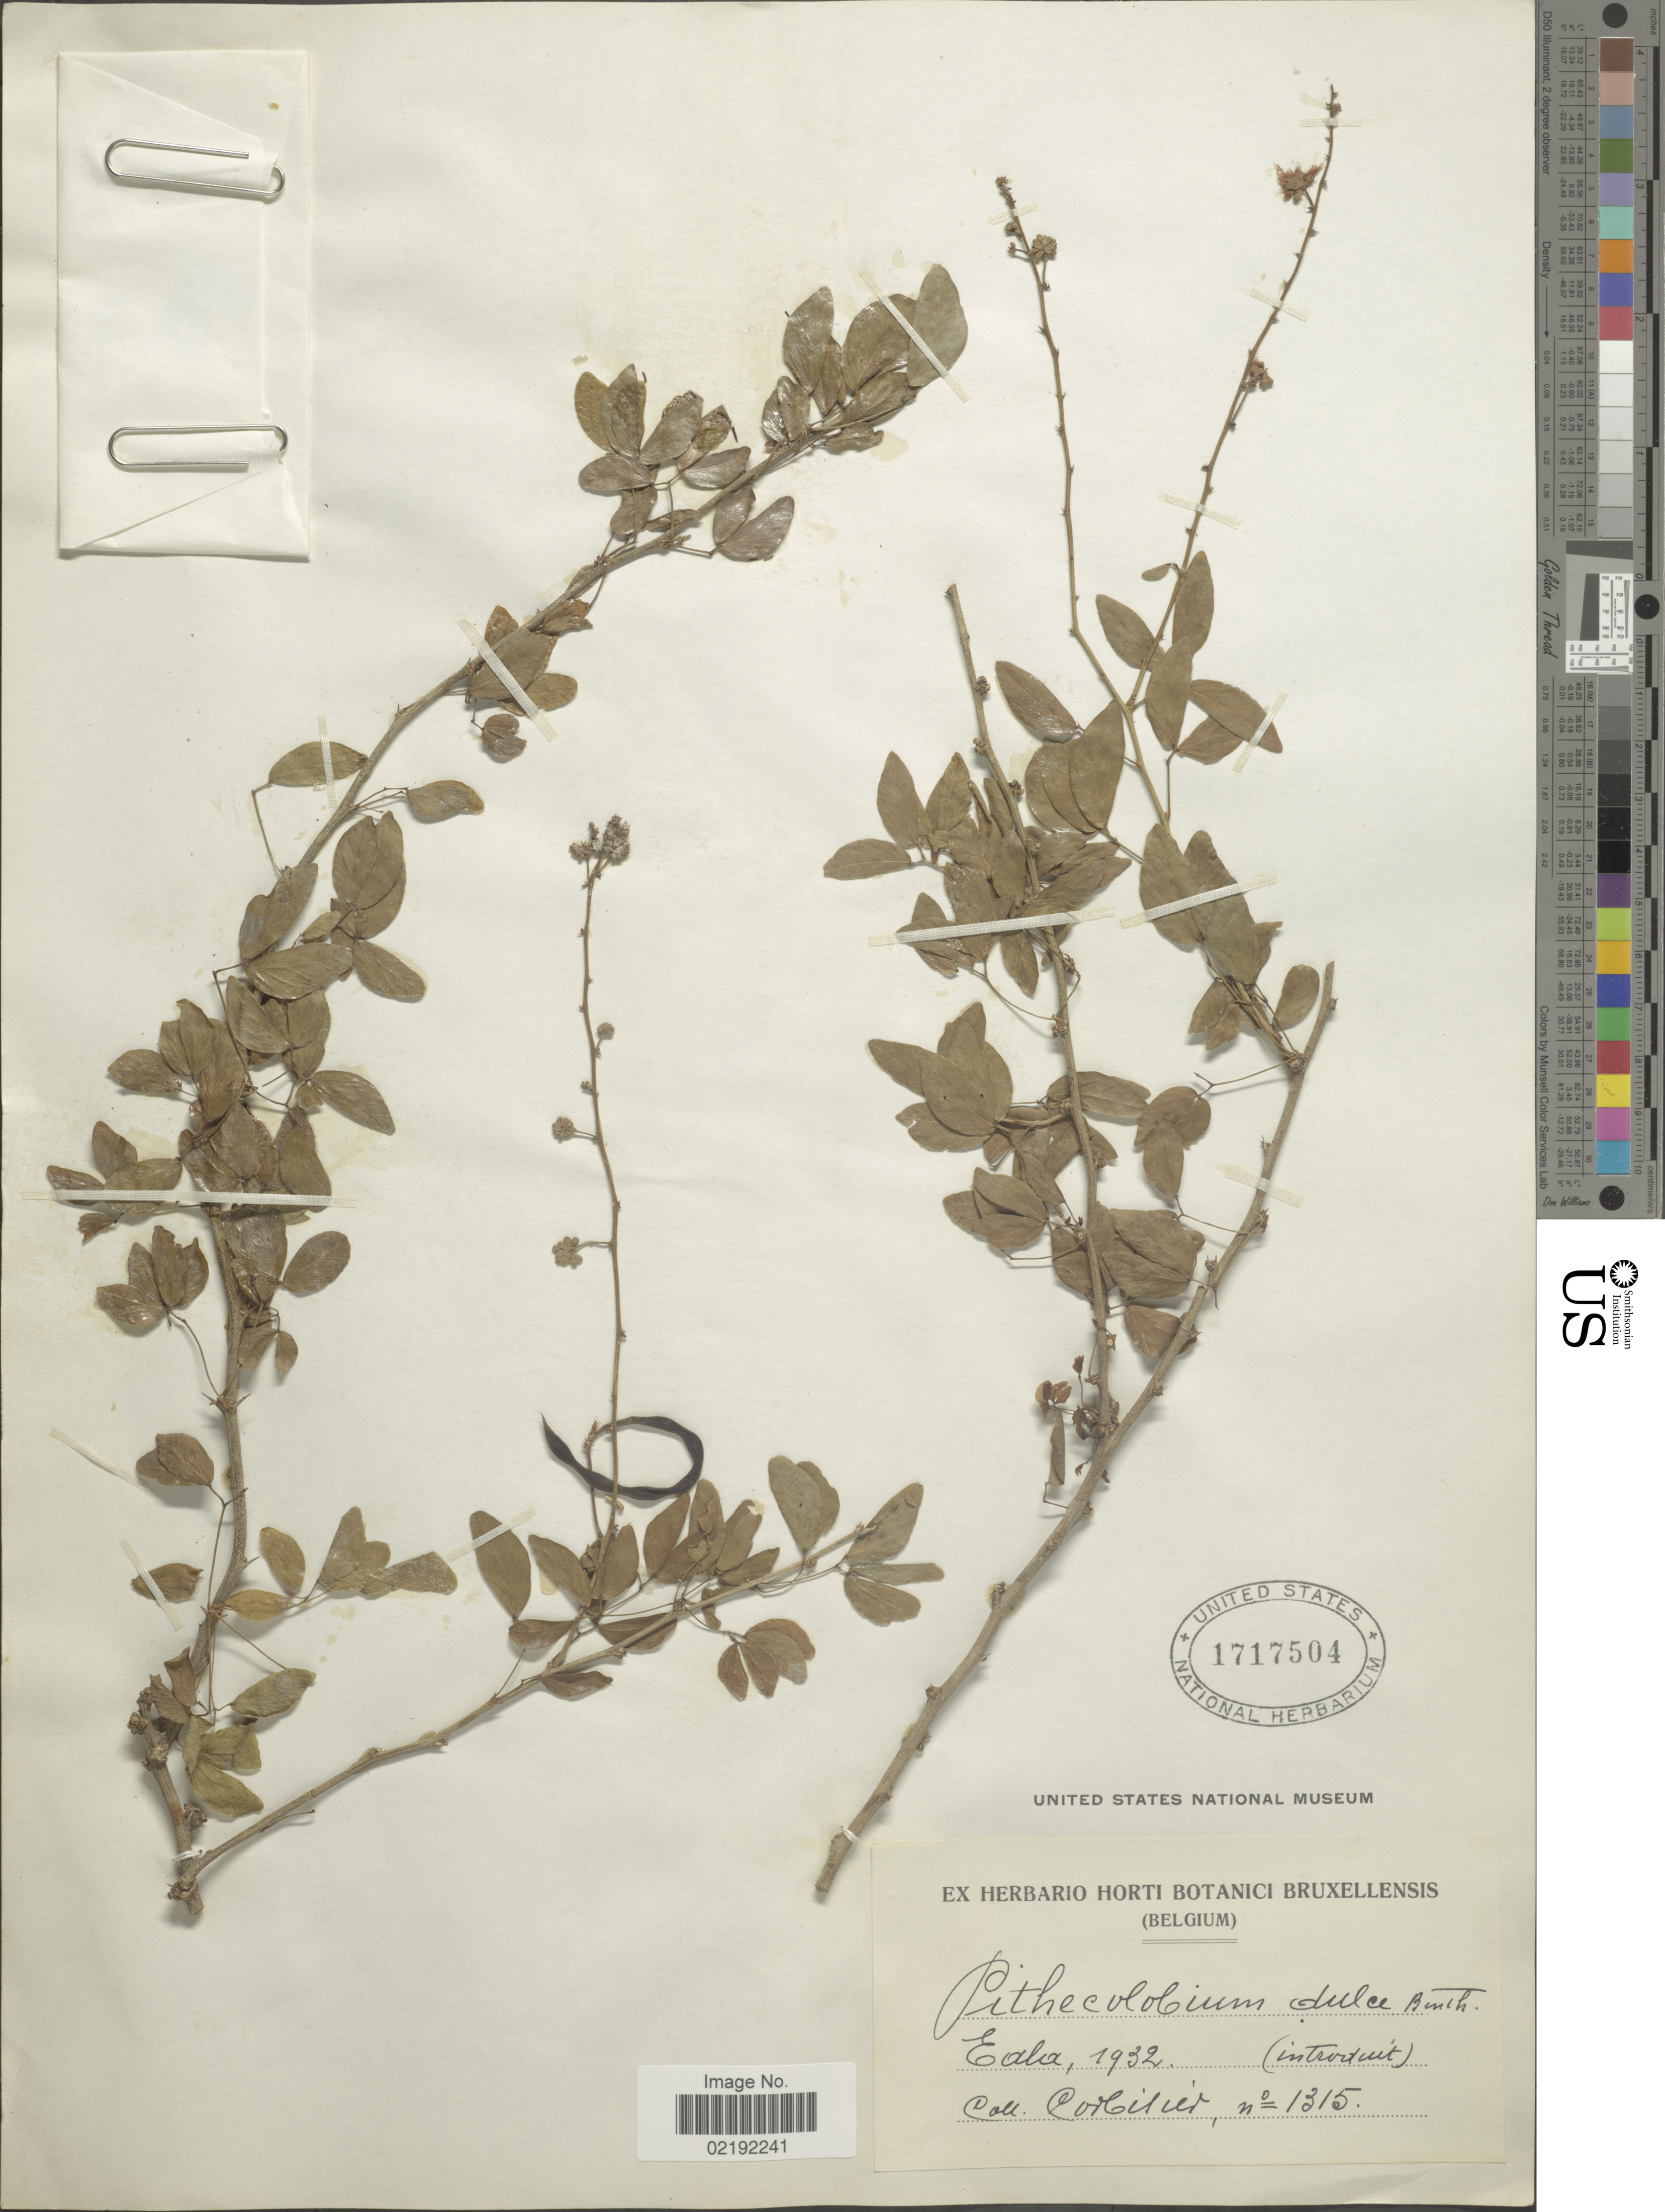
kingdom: Plantae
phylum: Tracheophyta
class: Magnoliopsida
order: Fabales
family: Fabaceae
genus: Pithecellobium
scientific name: Pithecellobium dulce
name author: (Roxb.) Benth.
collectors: -. Corbisier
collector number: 315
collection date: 1932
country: Congo, Democratic Republic of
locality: Eala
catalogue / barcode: US 1717504